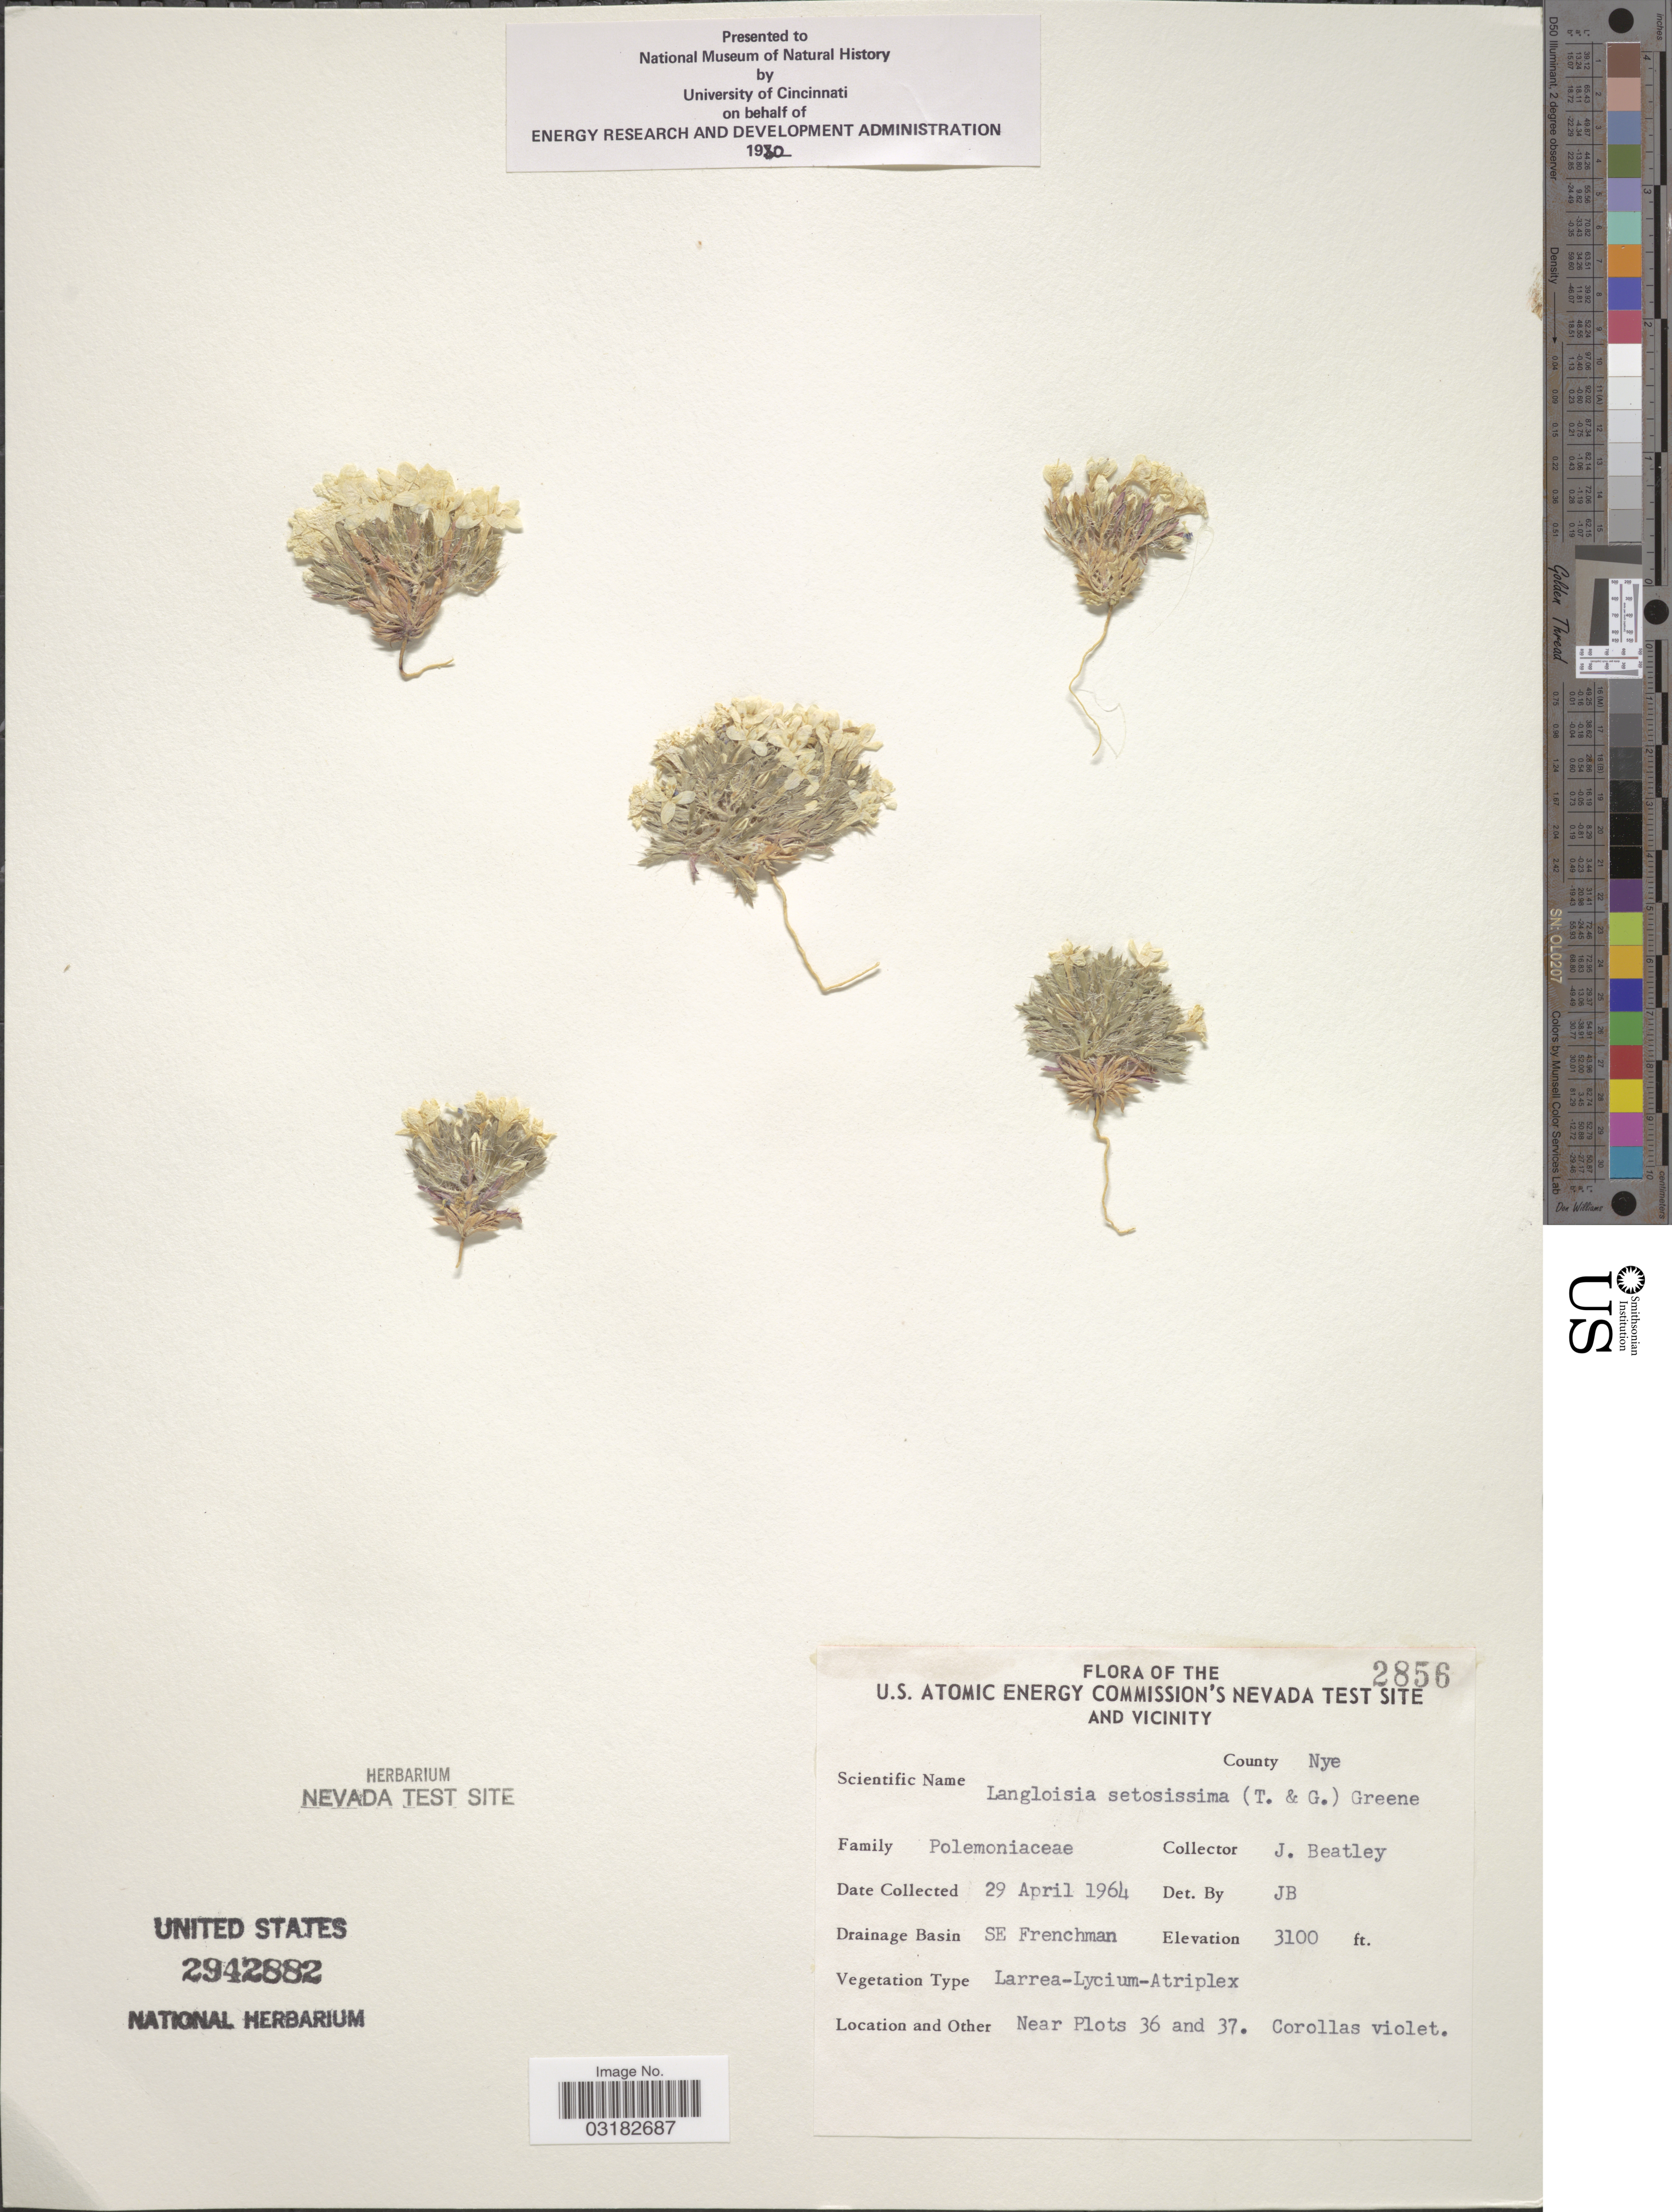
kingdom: Plantae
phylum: Tracheophyta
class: Magnoliopsida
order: Ericales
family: Polemoniaceae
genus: Langloisia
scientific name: Langloisia setosissima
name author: (Torr. & A. Gray) Greene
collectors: J. C. Beatley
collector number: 2856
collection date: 1964-04-29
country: United States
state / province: Nevada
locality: U.S. Atomic Energy Commission's Nevada Test Site and vicinity. County Nye. Drainage Basin SE Frenchman. Near Plots 36 and 37.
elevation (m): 945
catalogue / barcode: US 2942882